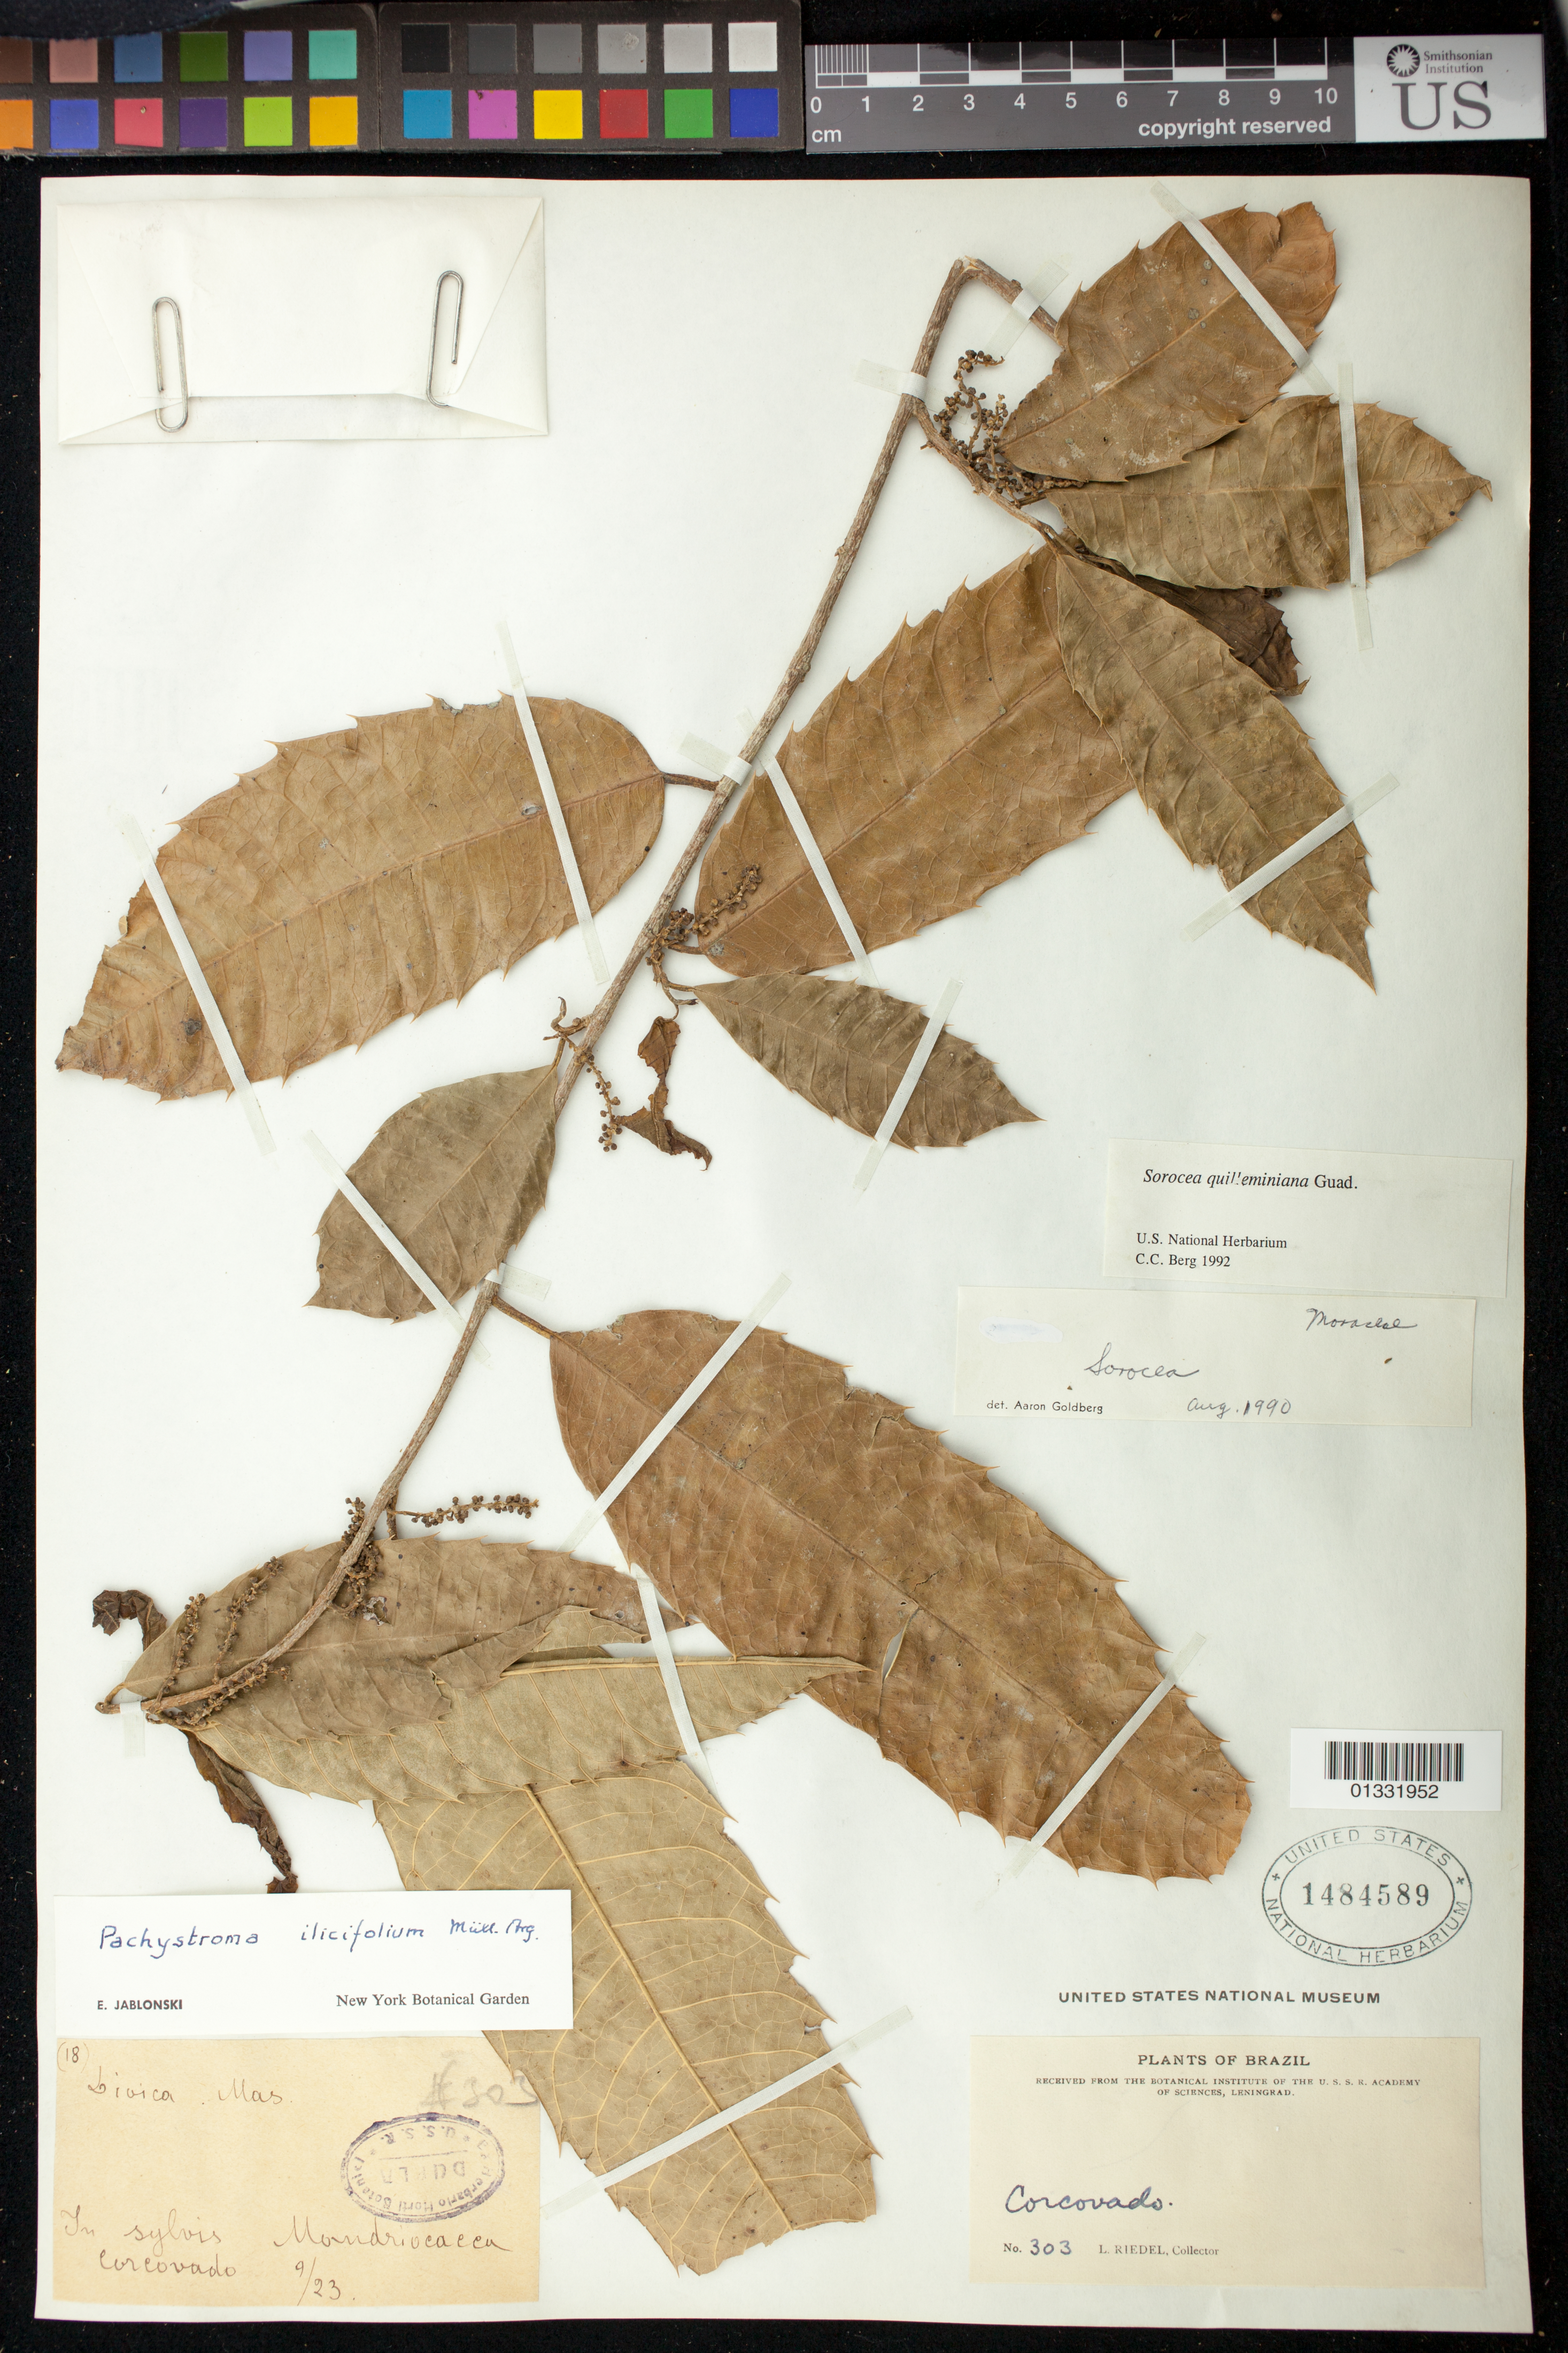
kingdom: Plantae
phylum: Tracheophyta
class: Magnoliopsida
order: Rosales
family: Moraceae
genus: Sorocea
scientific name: Sorocea guilleminiana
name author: Gaudich.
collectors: L. Riedel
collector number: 303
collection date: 1823-09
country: Brazil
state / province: Rio de Janeiro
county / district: Rio de Janeiro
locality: Corcovado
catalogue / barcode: US 1484589